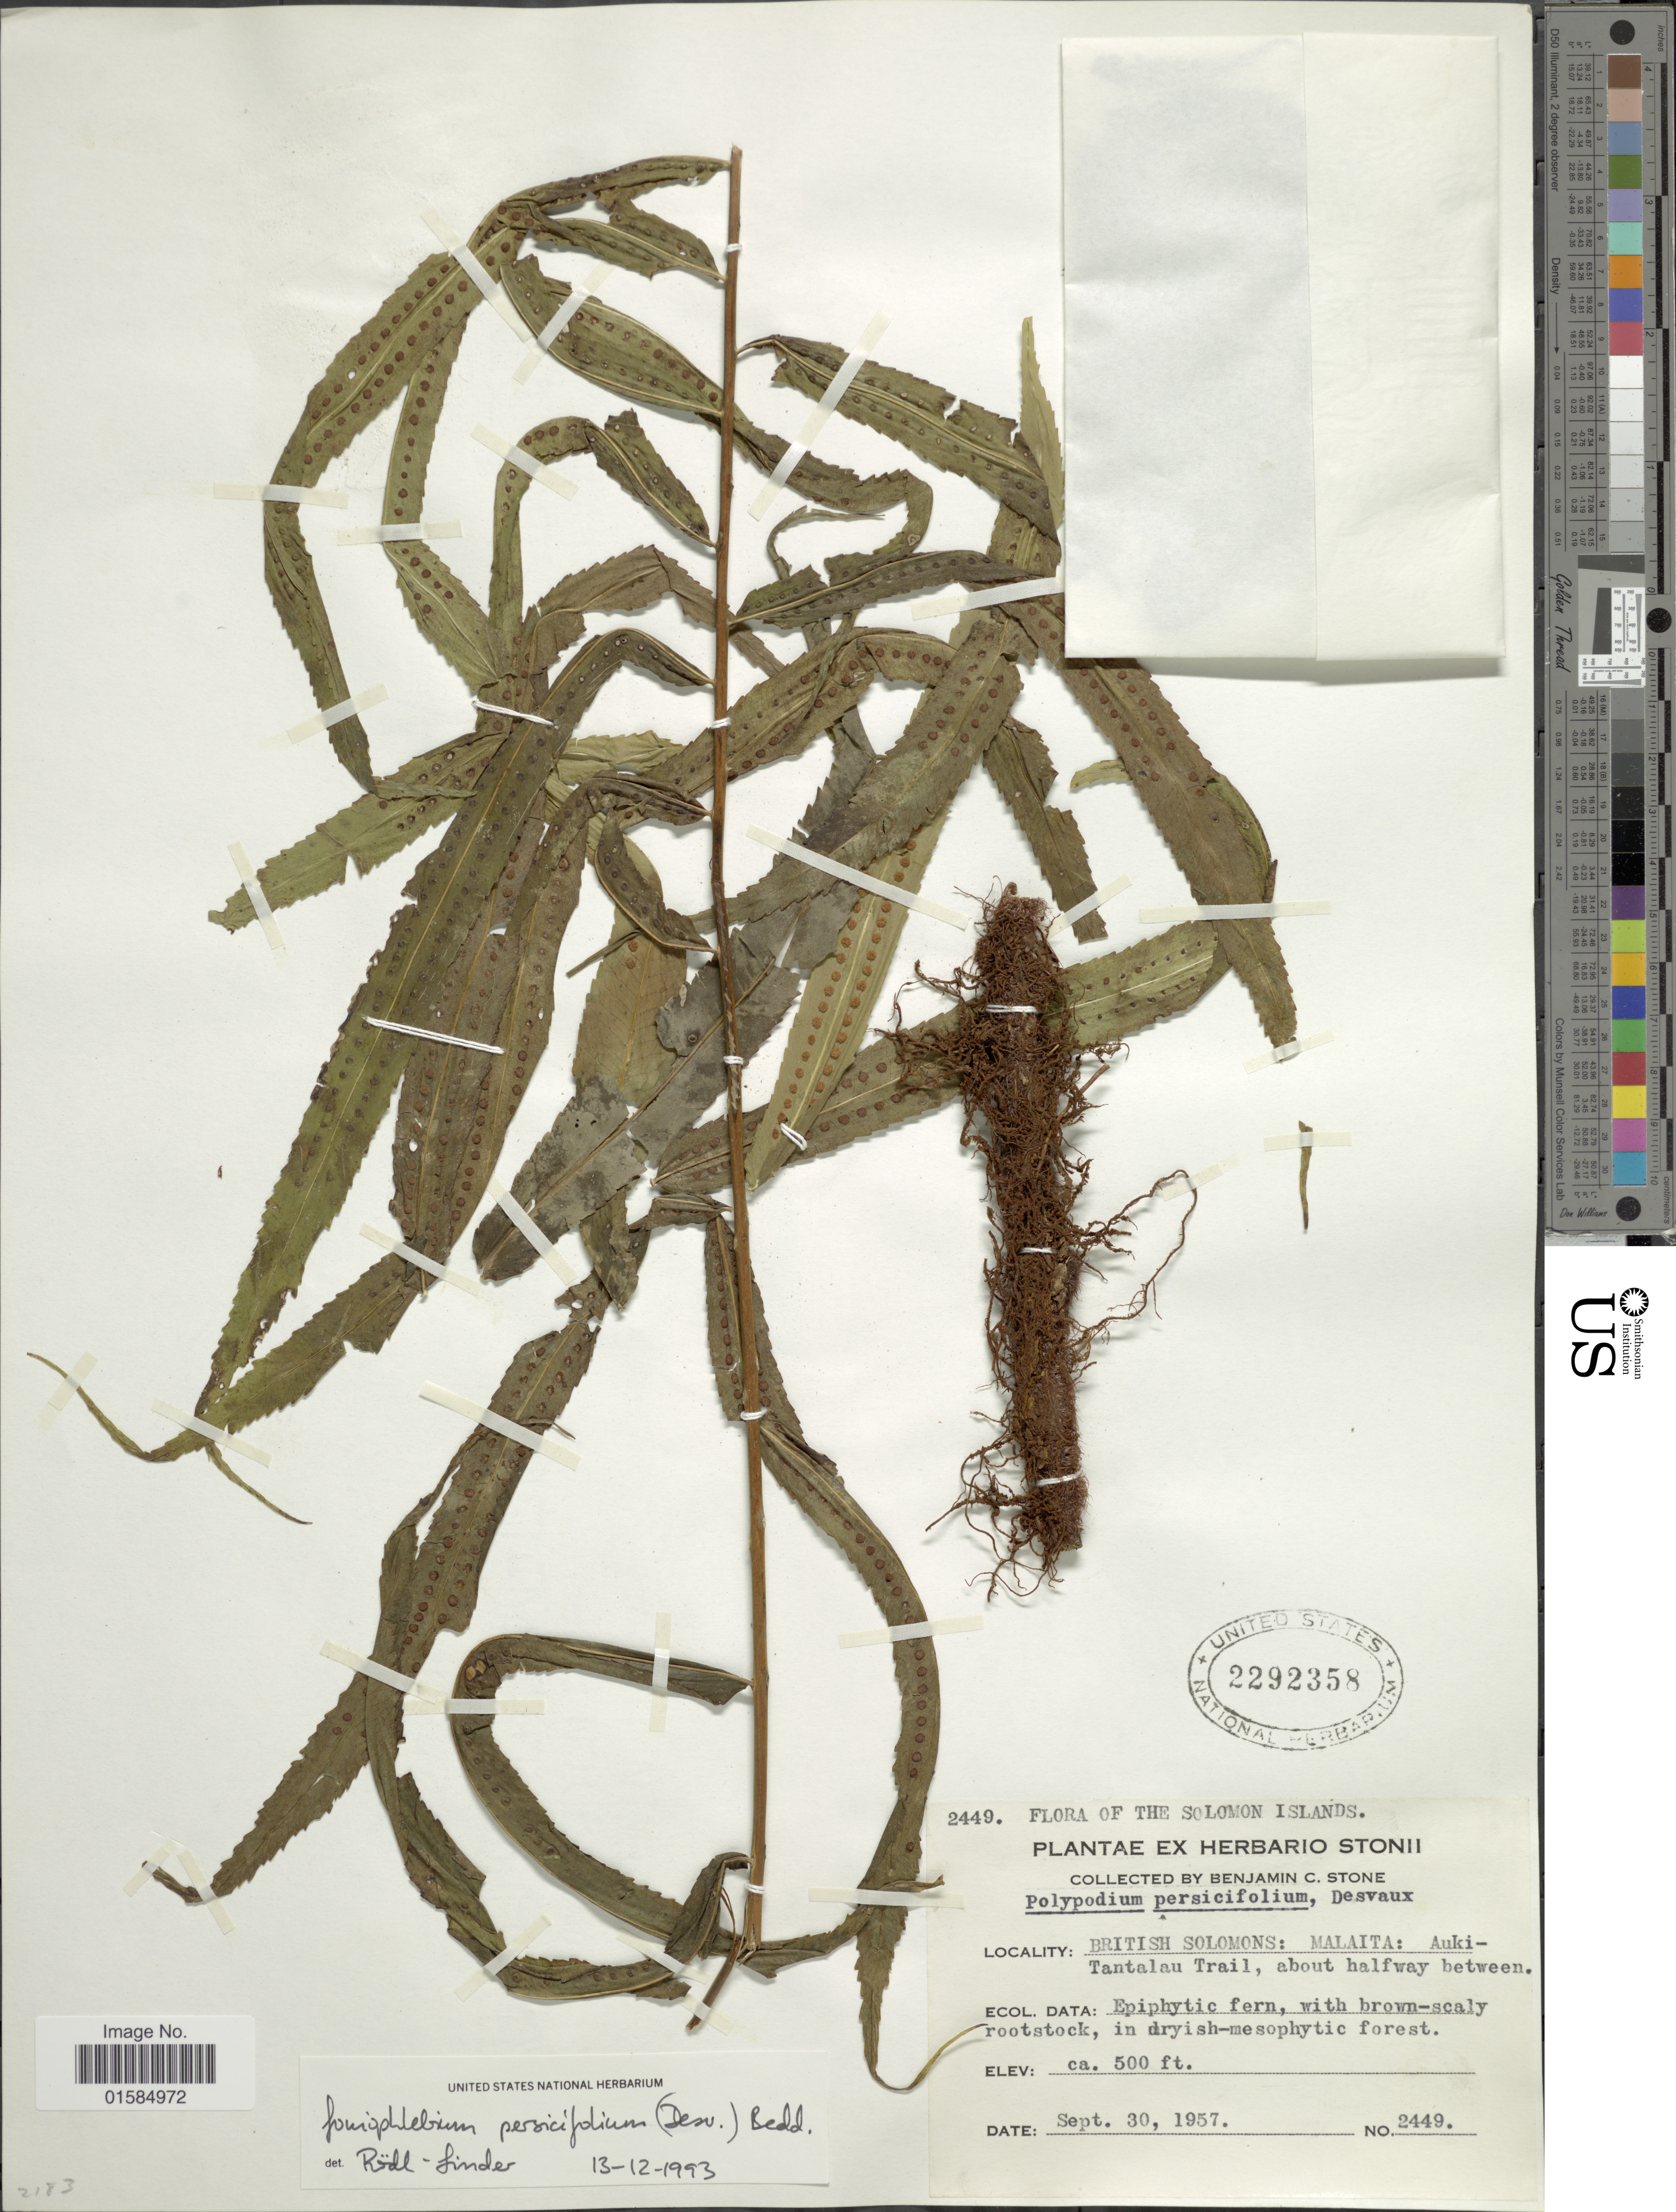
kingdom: Plantae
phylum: Tracheophyta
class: Polypodiopsida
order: Polypodiales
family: Polypodiaceae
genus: Goniophlebium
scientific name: Goniophlebium persicifolium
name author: (Desv.) Bedd.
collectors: B. C. Stone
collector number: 2559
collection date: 1957-09-30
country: Solomon Islands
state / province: Solomon Islands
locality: British Soloms: Malaita: Auki-Tantalau Trail, about halway between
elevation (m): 152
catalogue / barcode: US 2292358